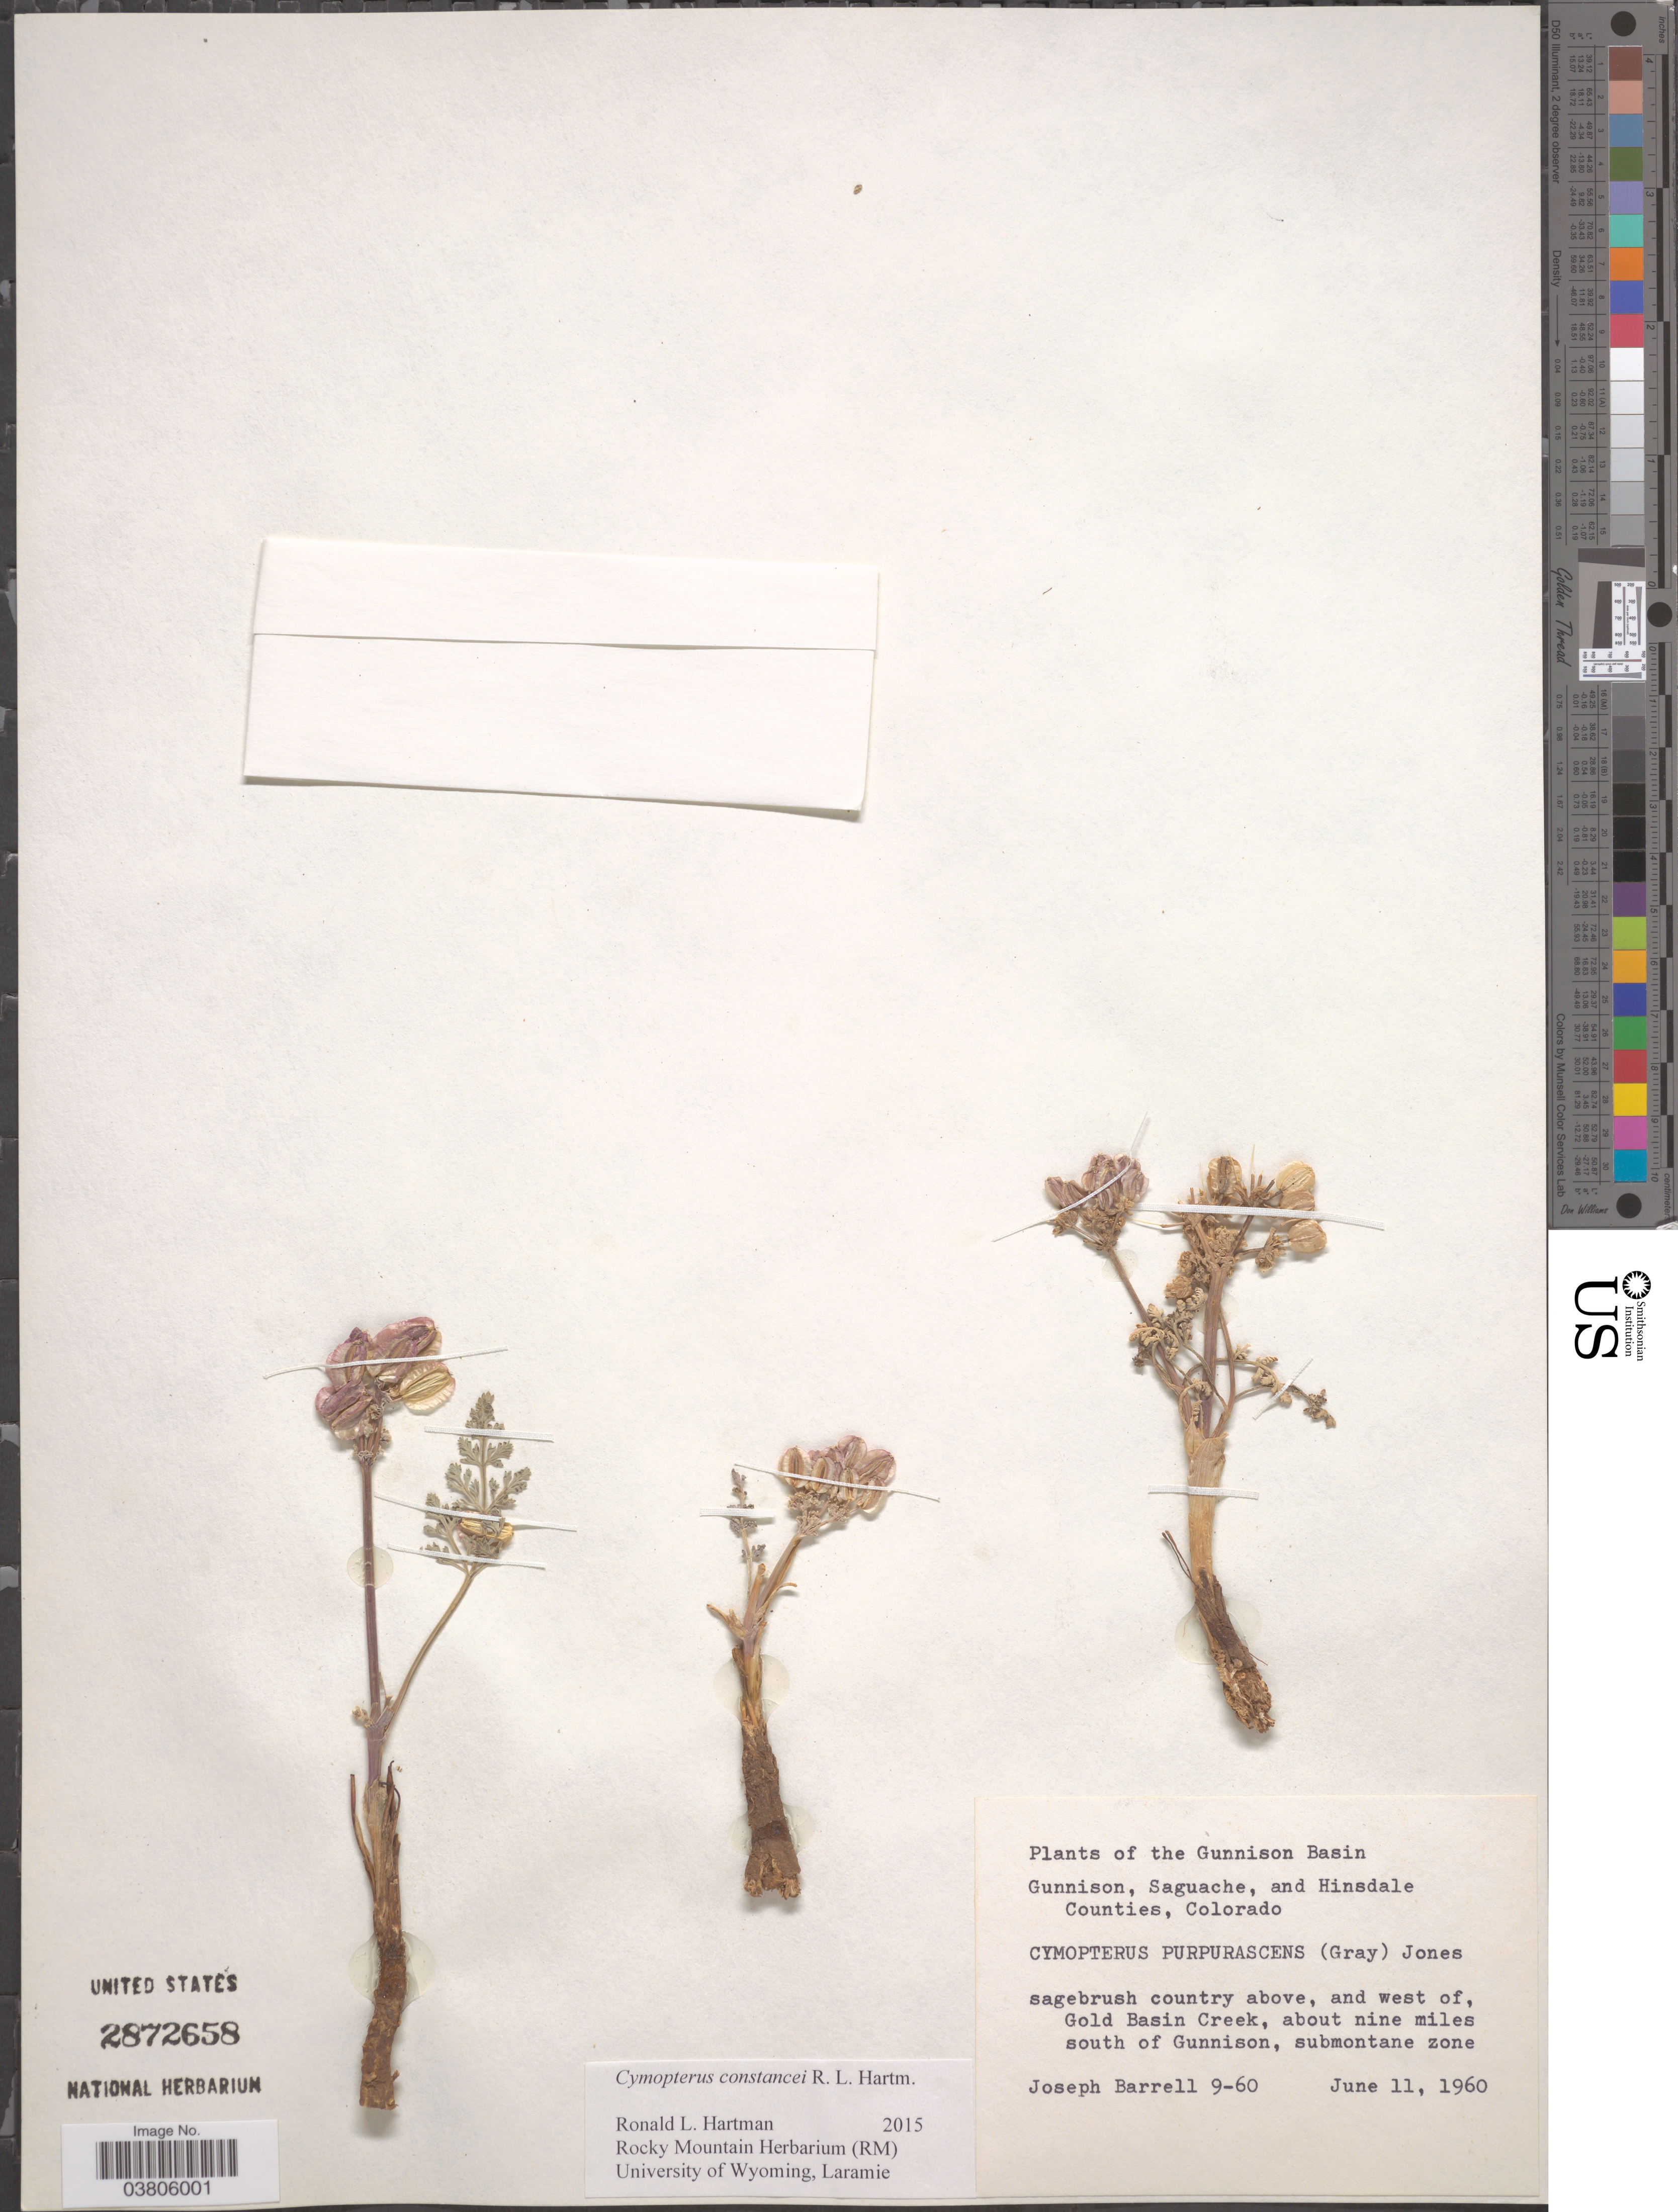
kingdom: Plantae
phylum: Tracheophyta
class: Magnoliopsida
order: Apiales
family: Apiaceae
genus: Cymopterus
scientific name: Cymopterus constancei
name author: R.L. Hartm.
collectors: J. Barrell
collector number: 9-60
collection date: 1960-06-11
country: United States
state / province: Colorado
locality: The Gunnison Basin. Sagebrush country above, and west of, Gold Basin Creek, about nine miles south of Gunnison.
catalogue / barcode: US 2872658